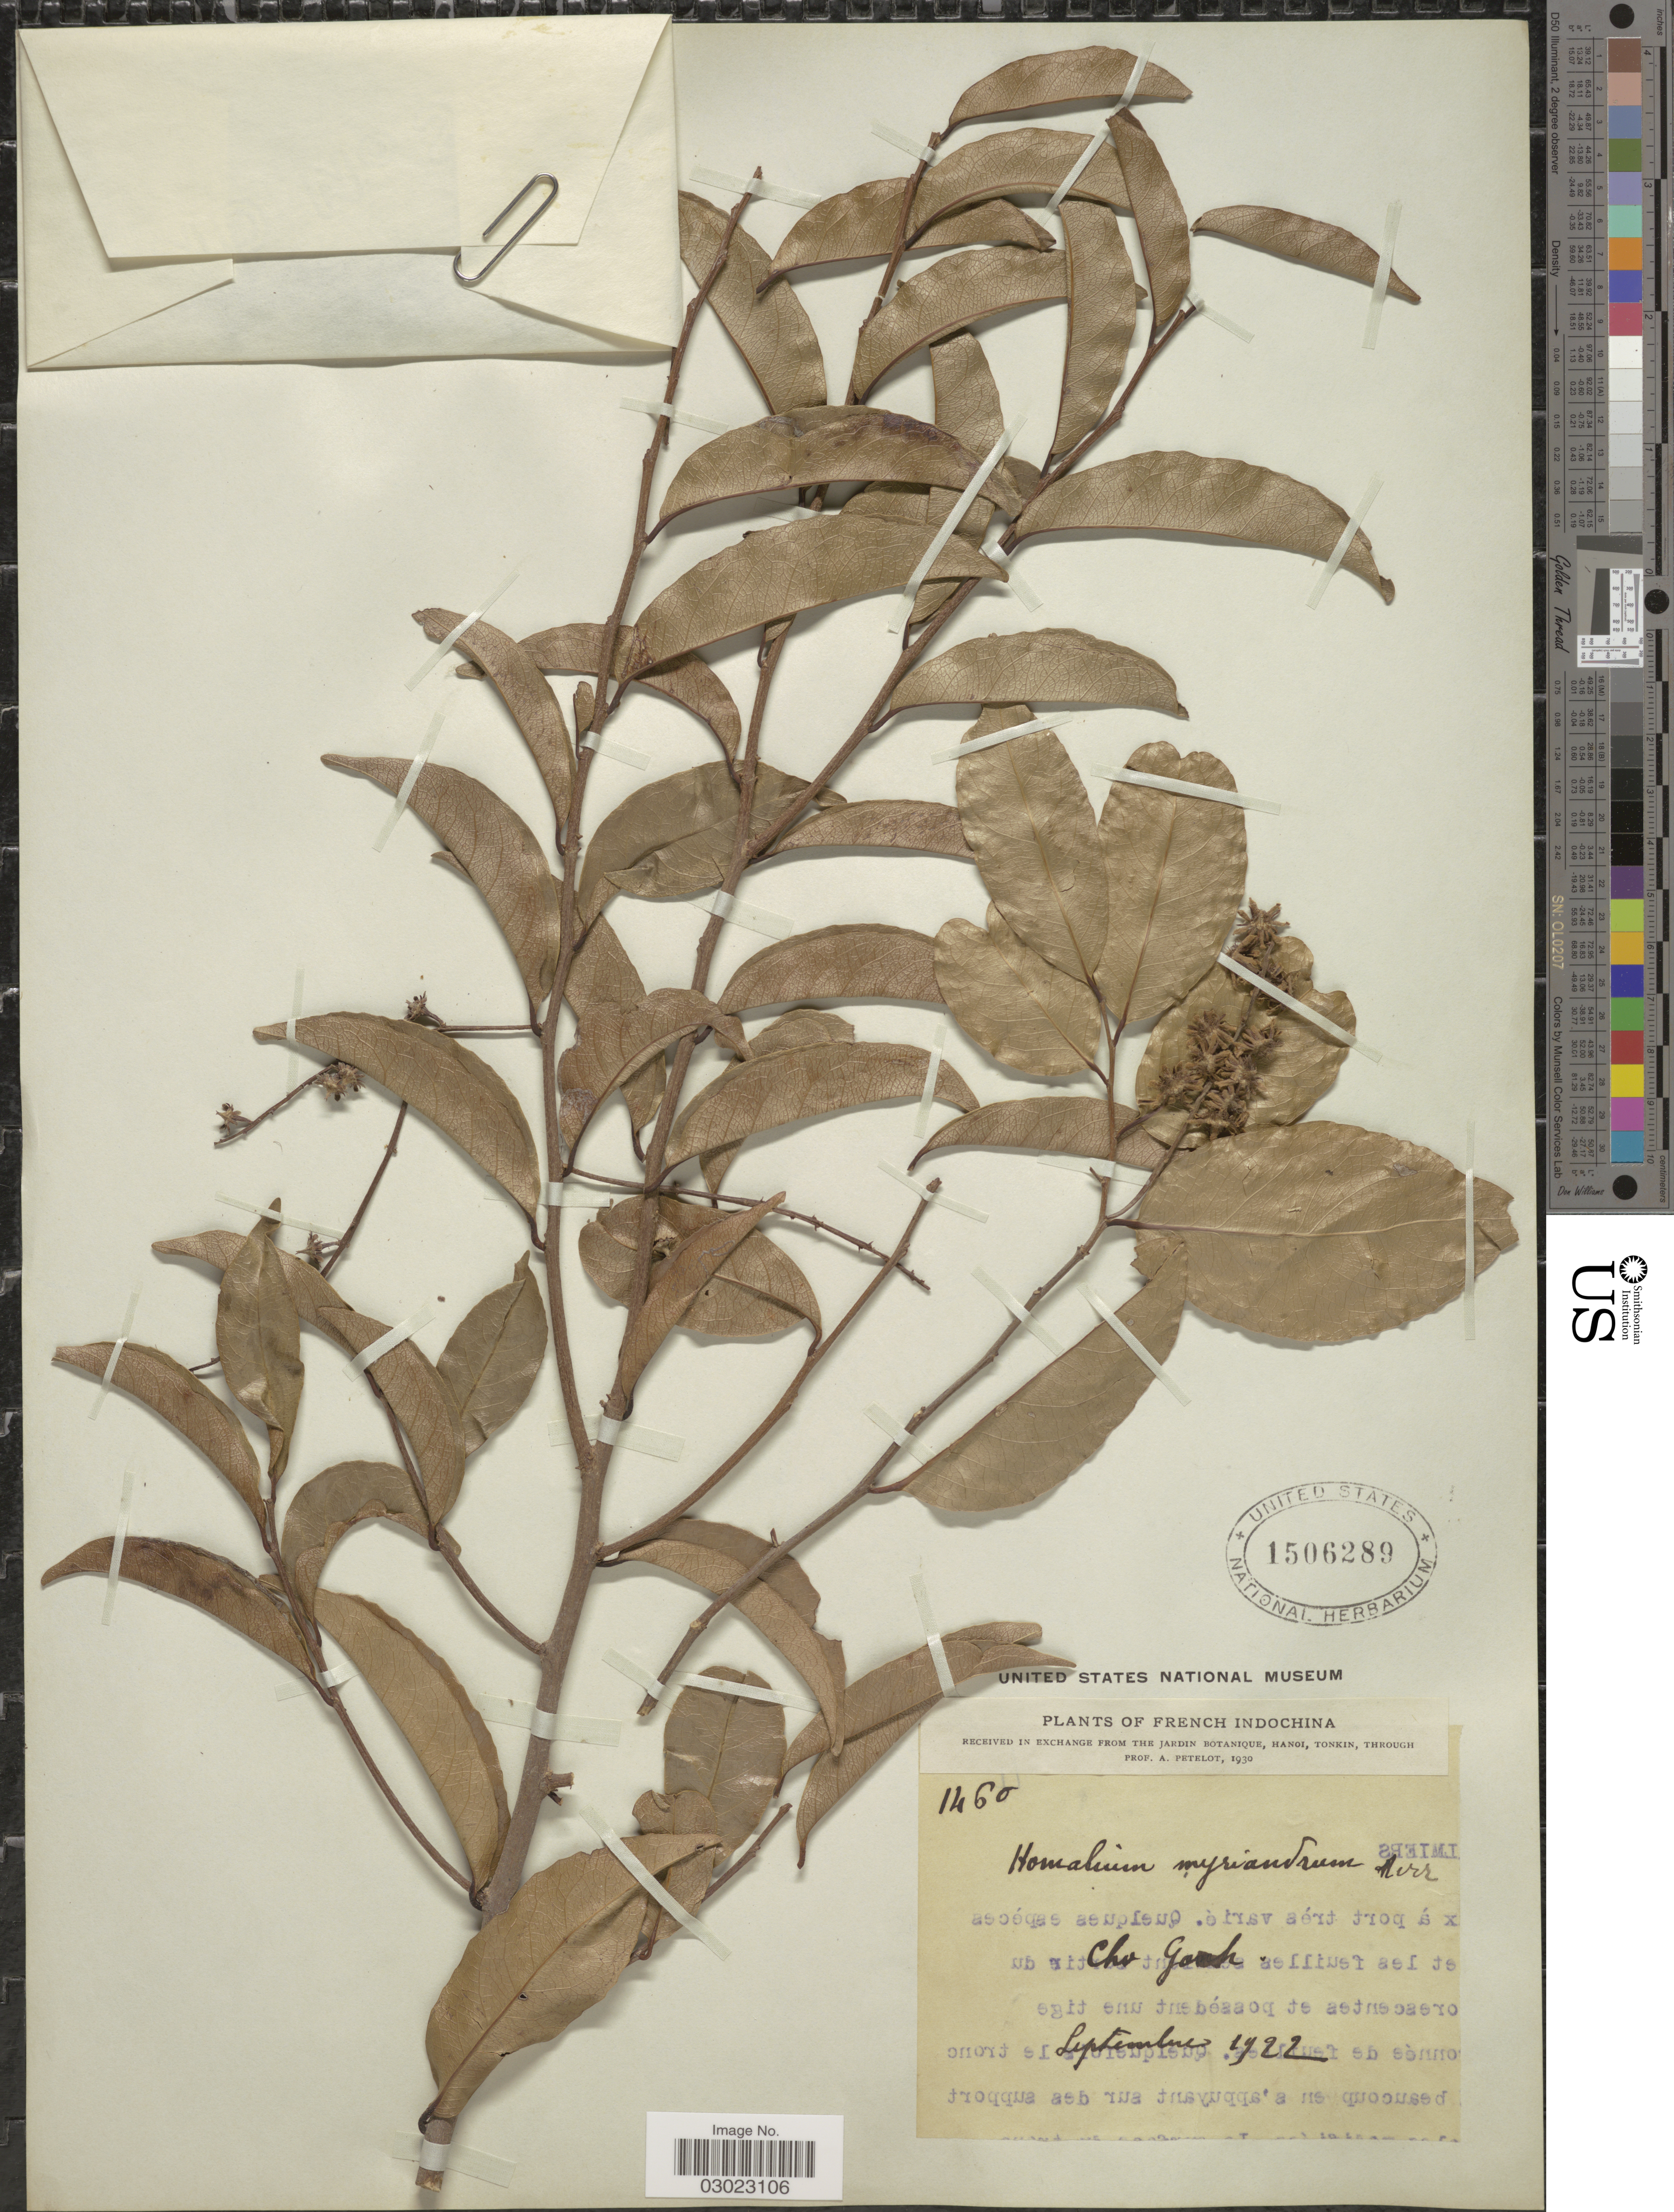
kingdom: Plantae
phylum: Tracheophyta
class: Magnoliopsida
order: Malpighiales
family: Salicaceae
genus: Homalium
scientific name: Homalium myriandrum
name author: Merr.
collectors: A. Petelot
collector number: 1460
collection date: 1922-09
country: Vietnam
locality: French Indochina. Cho Goah.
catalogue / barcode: US 1506289